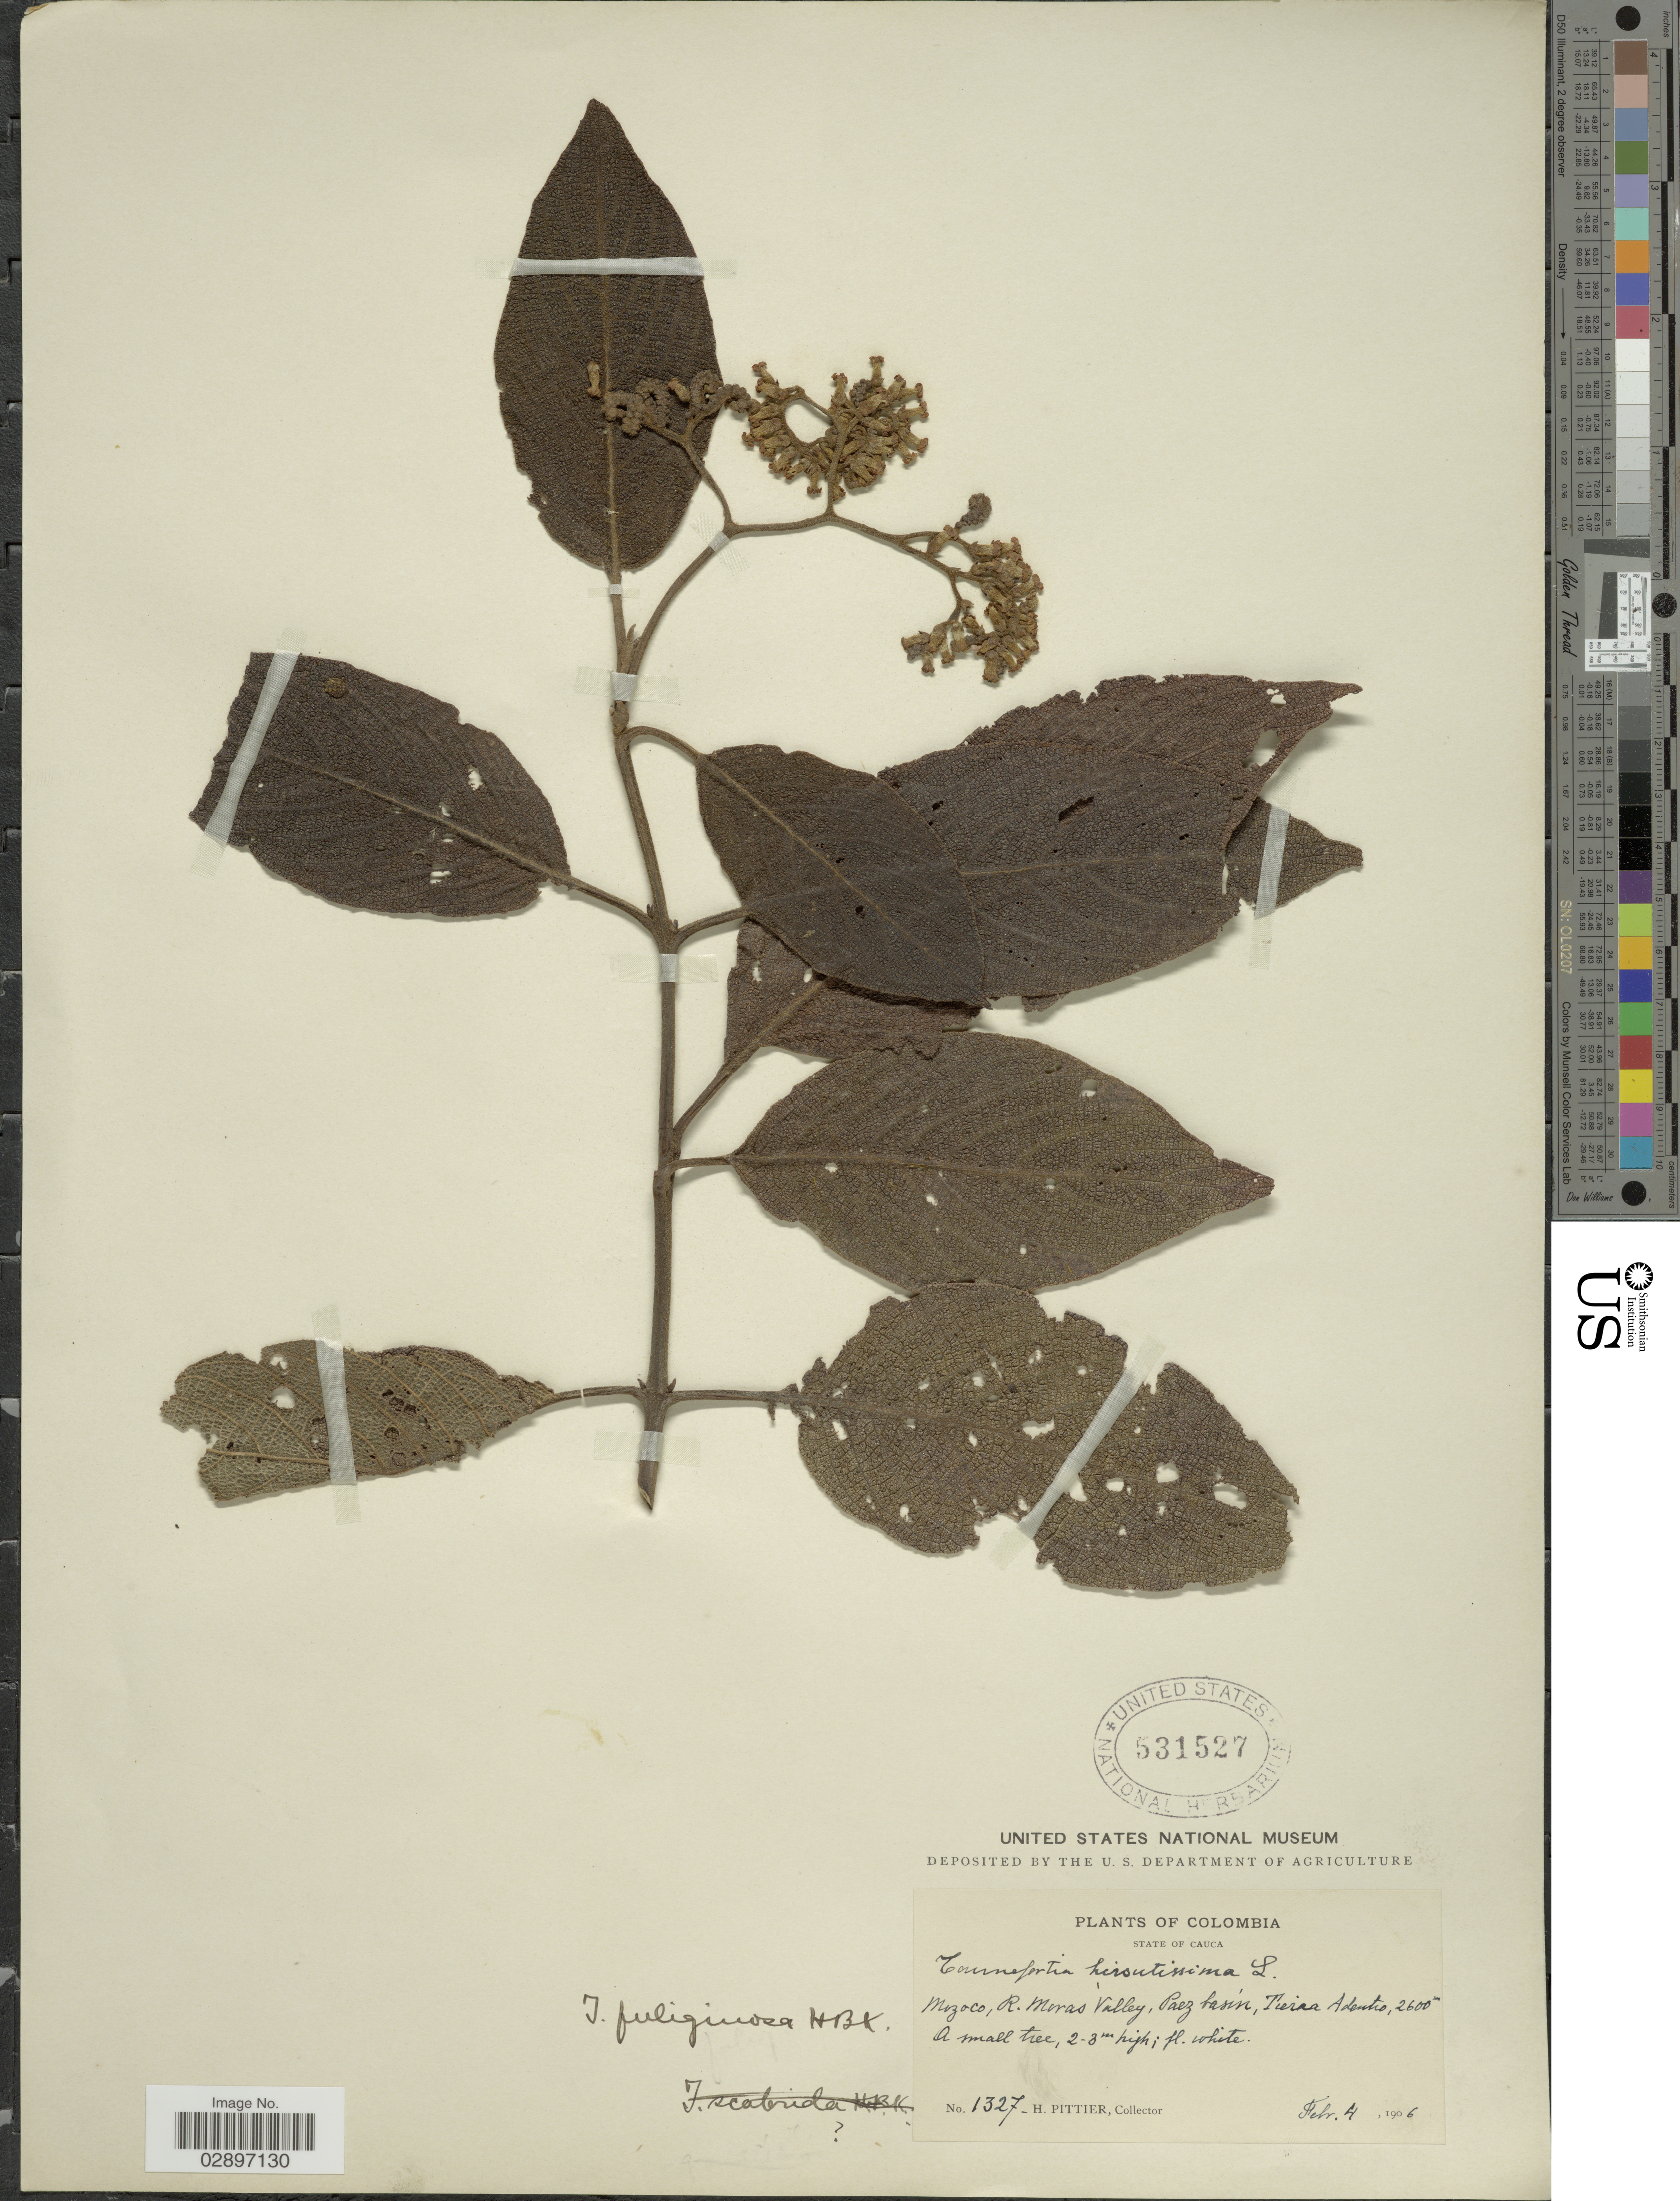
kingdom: Plantae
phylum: Tracheophyta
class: Magnoliopsida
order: Boraginales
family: Heliotropiaceae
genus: Tournefortia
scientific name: Tournefortia fuliginosa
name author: Kunth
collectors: H. F. Pittier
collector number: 1327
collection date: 1906-02-04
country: Colombia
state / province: Cauca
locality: Mozoco, R. Moras Valley, Paez basin, Tierra Adentro.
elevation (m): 2600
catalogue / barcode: US 531527